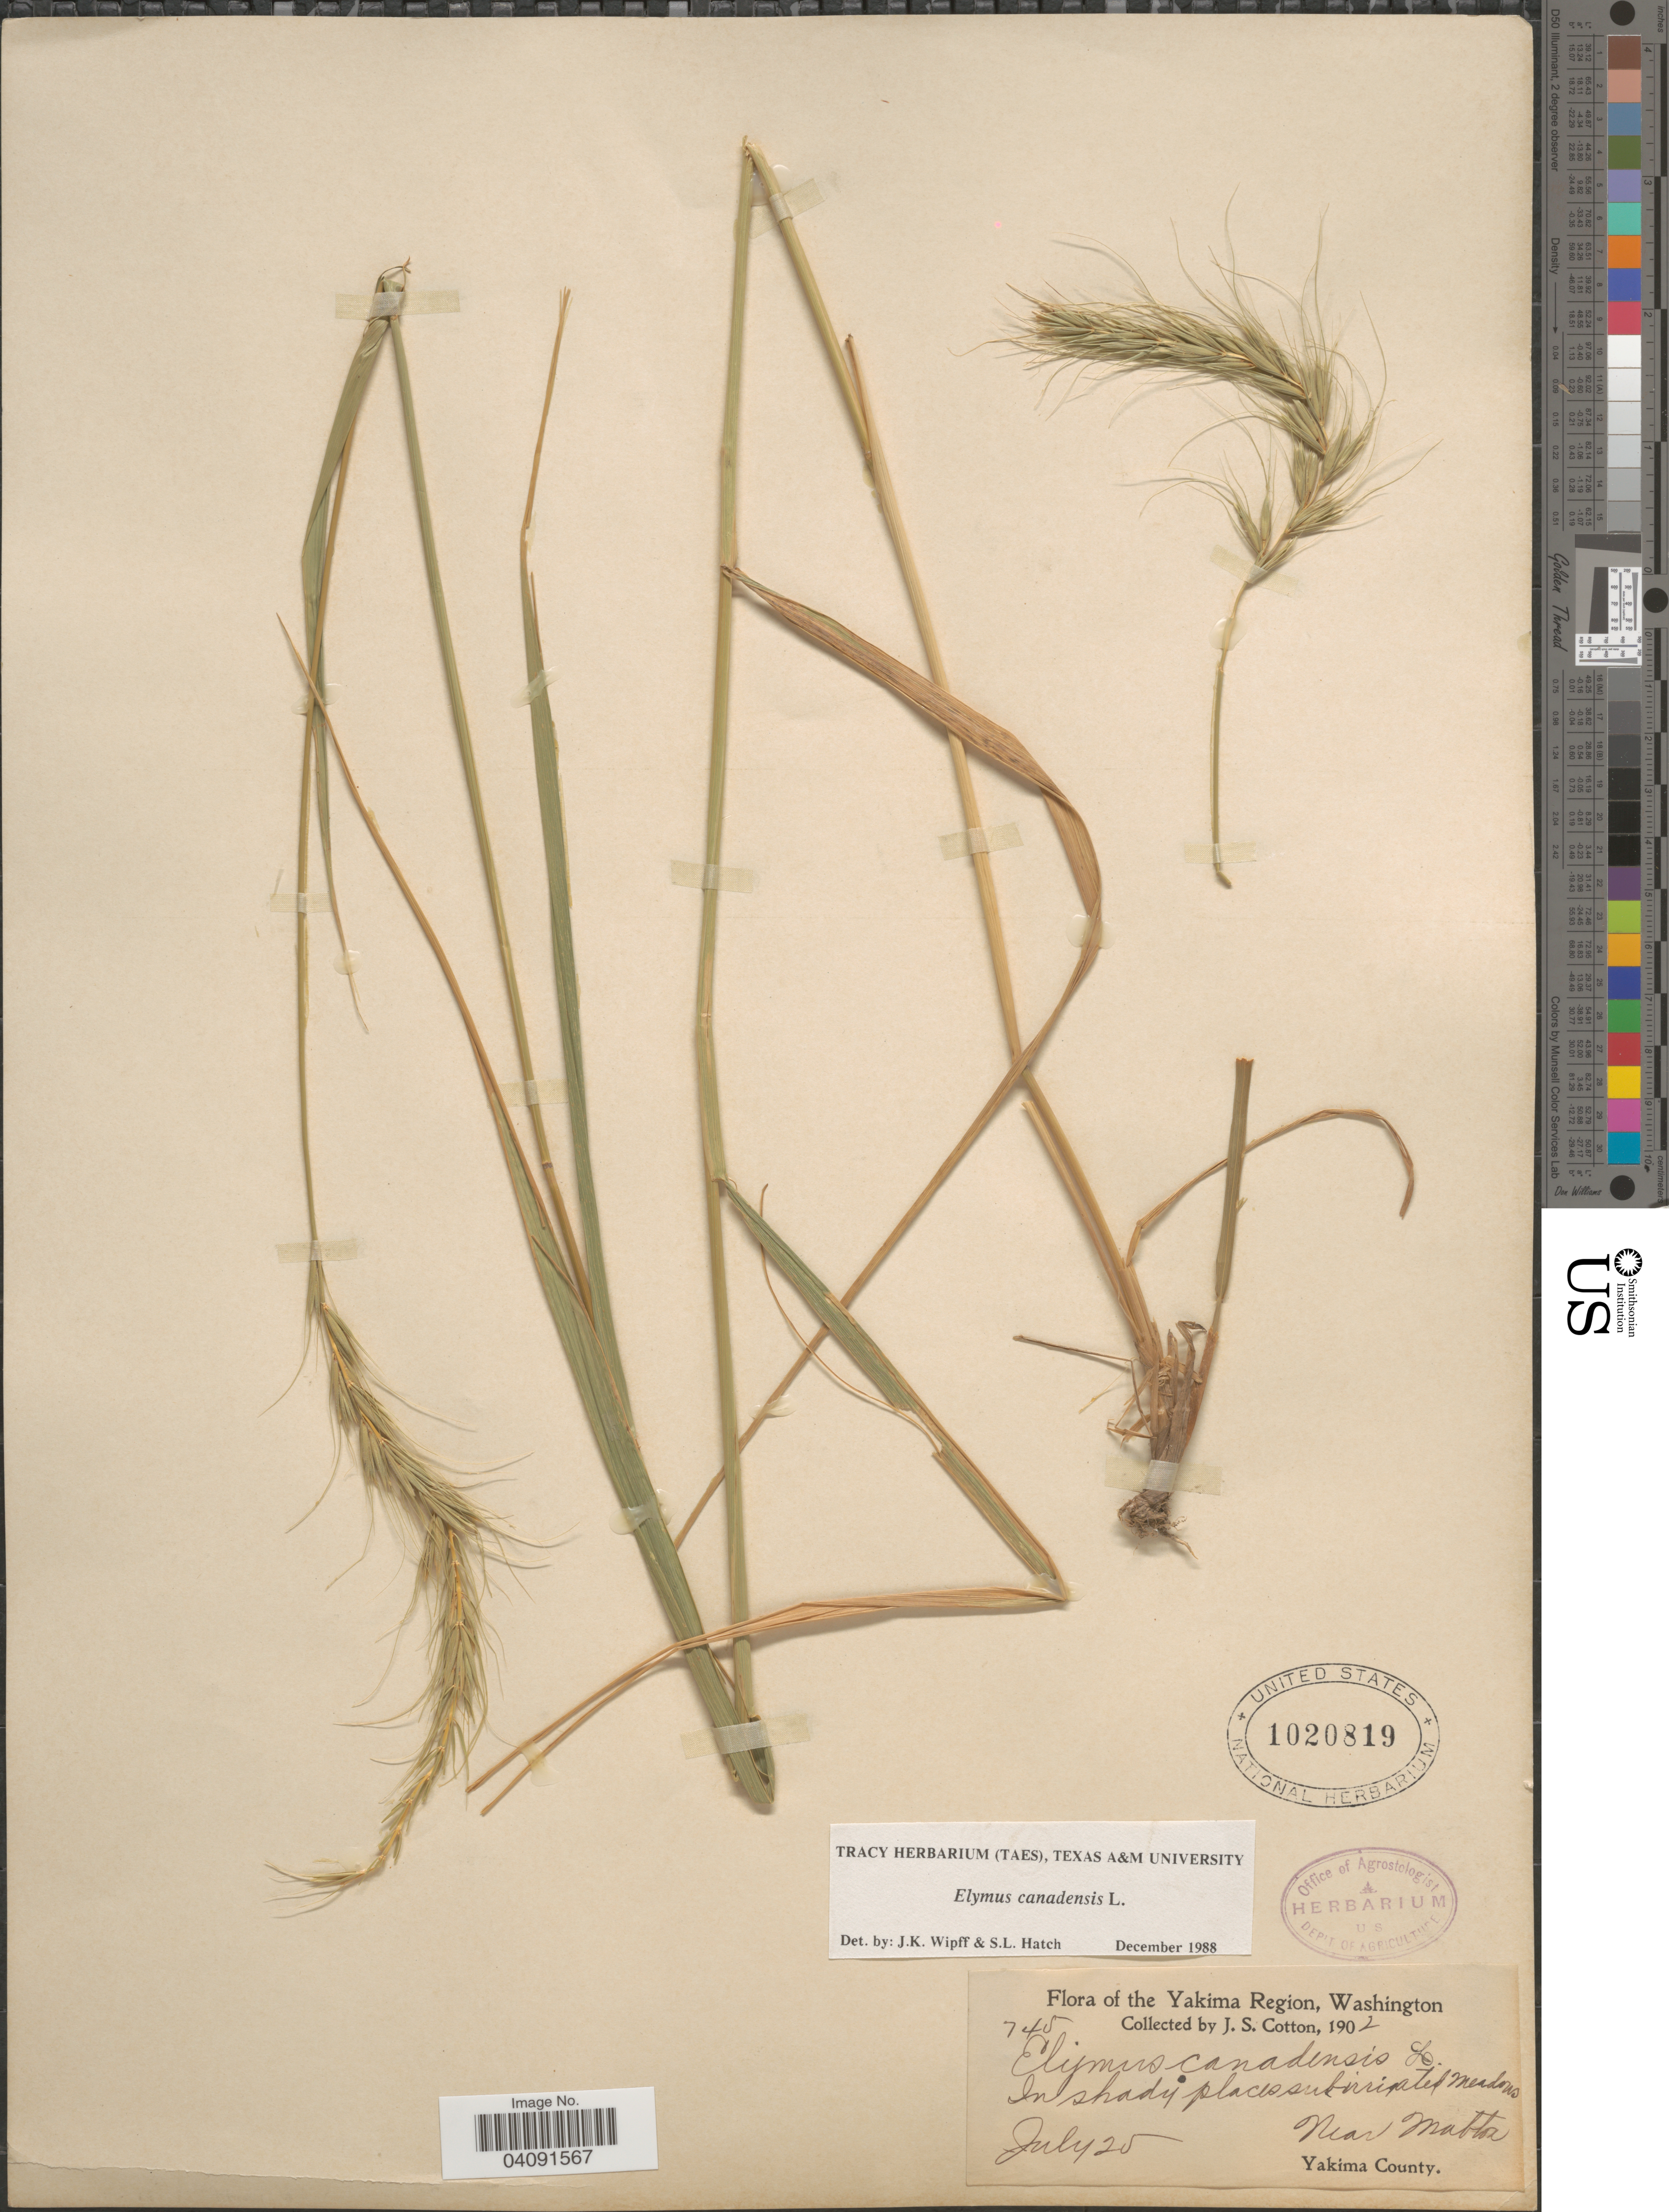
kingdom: Plantae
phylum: Tracheophyta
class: Liliopsida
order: Poales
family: Poaceae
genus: Elymus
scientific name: Elymus canadensis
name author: L.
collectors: J. S. Cotton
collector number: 745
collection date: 1902-07-25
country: United States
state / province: Washington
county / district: Yakima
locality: Yakima Region. In shady places sub irrigated meadows. Near Mabton. Yakima County.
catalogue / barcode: US 1020819